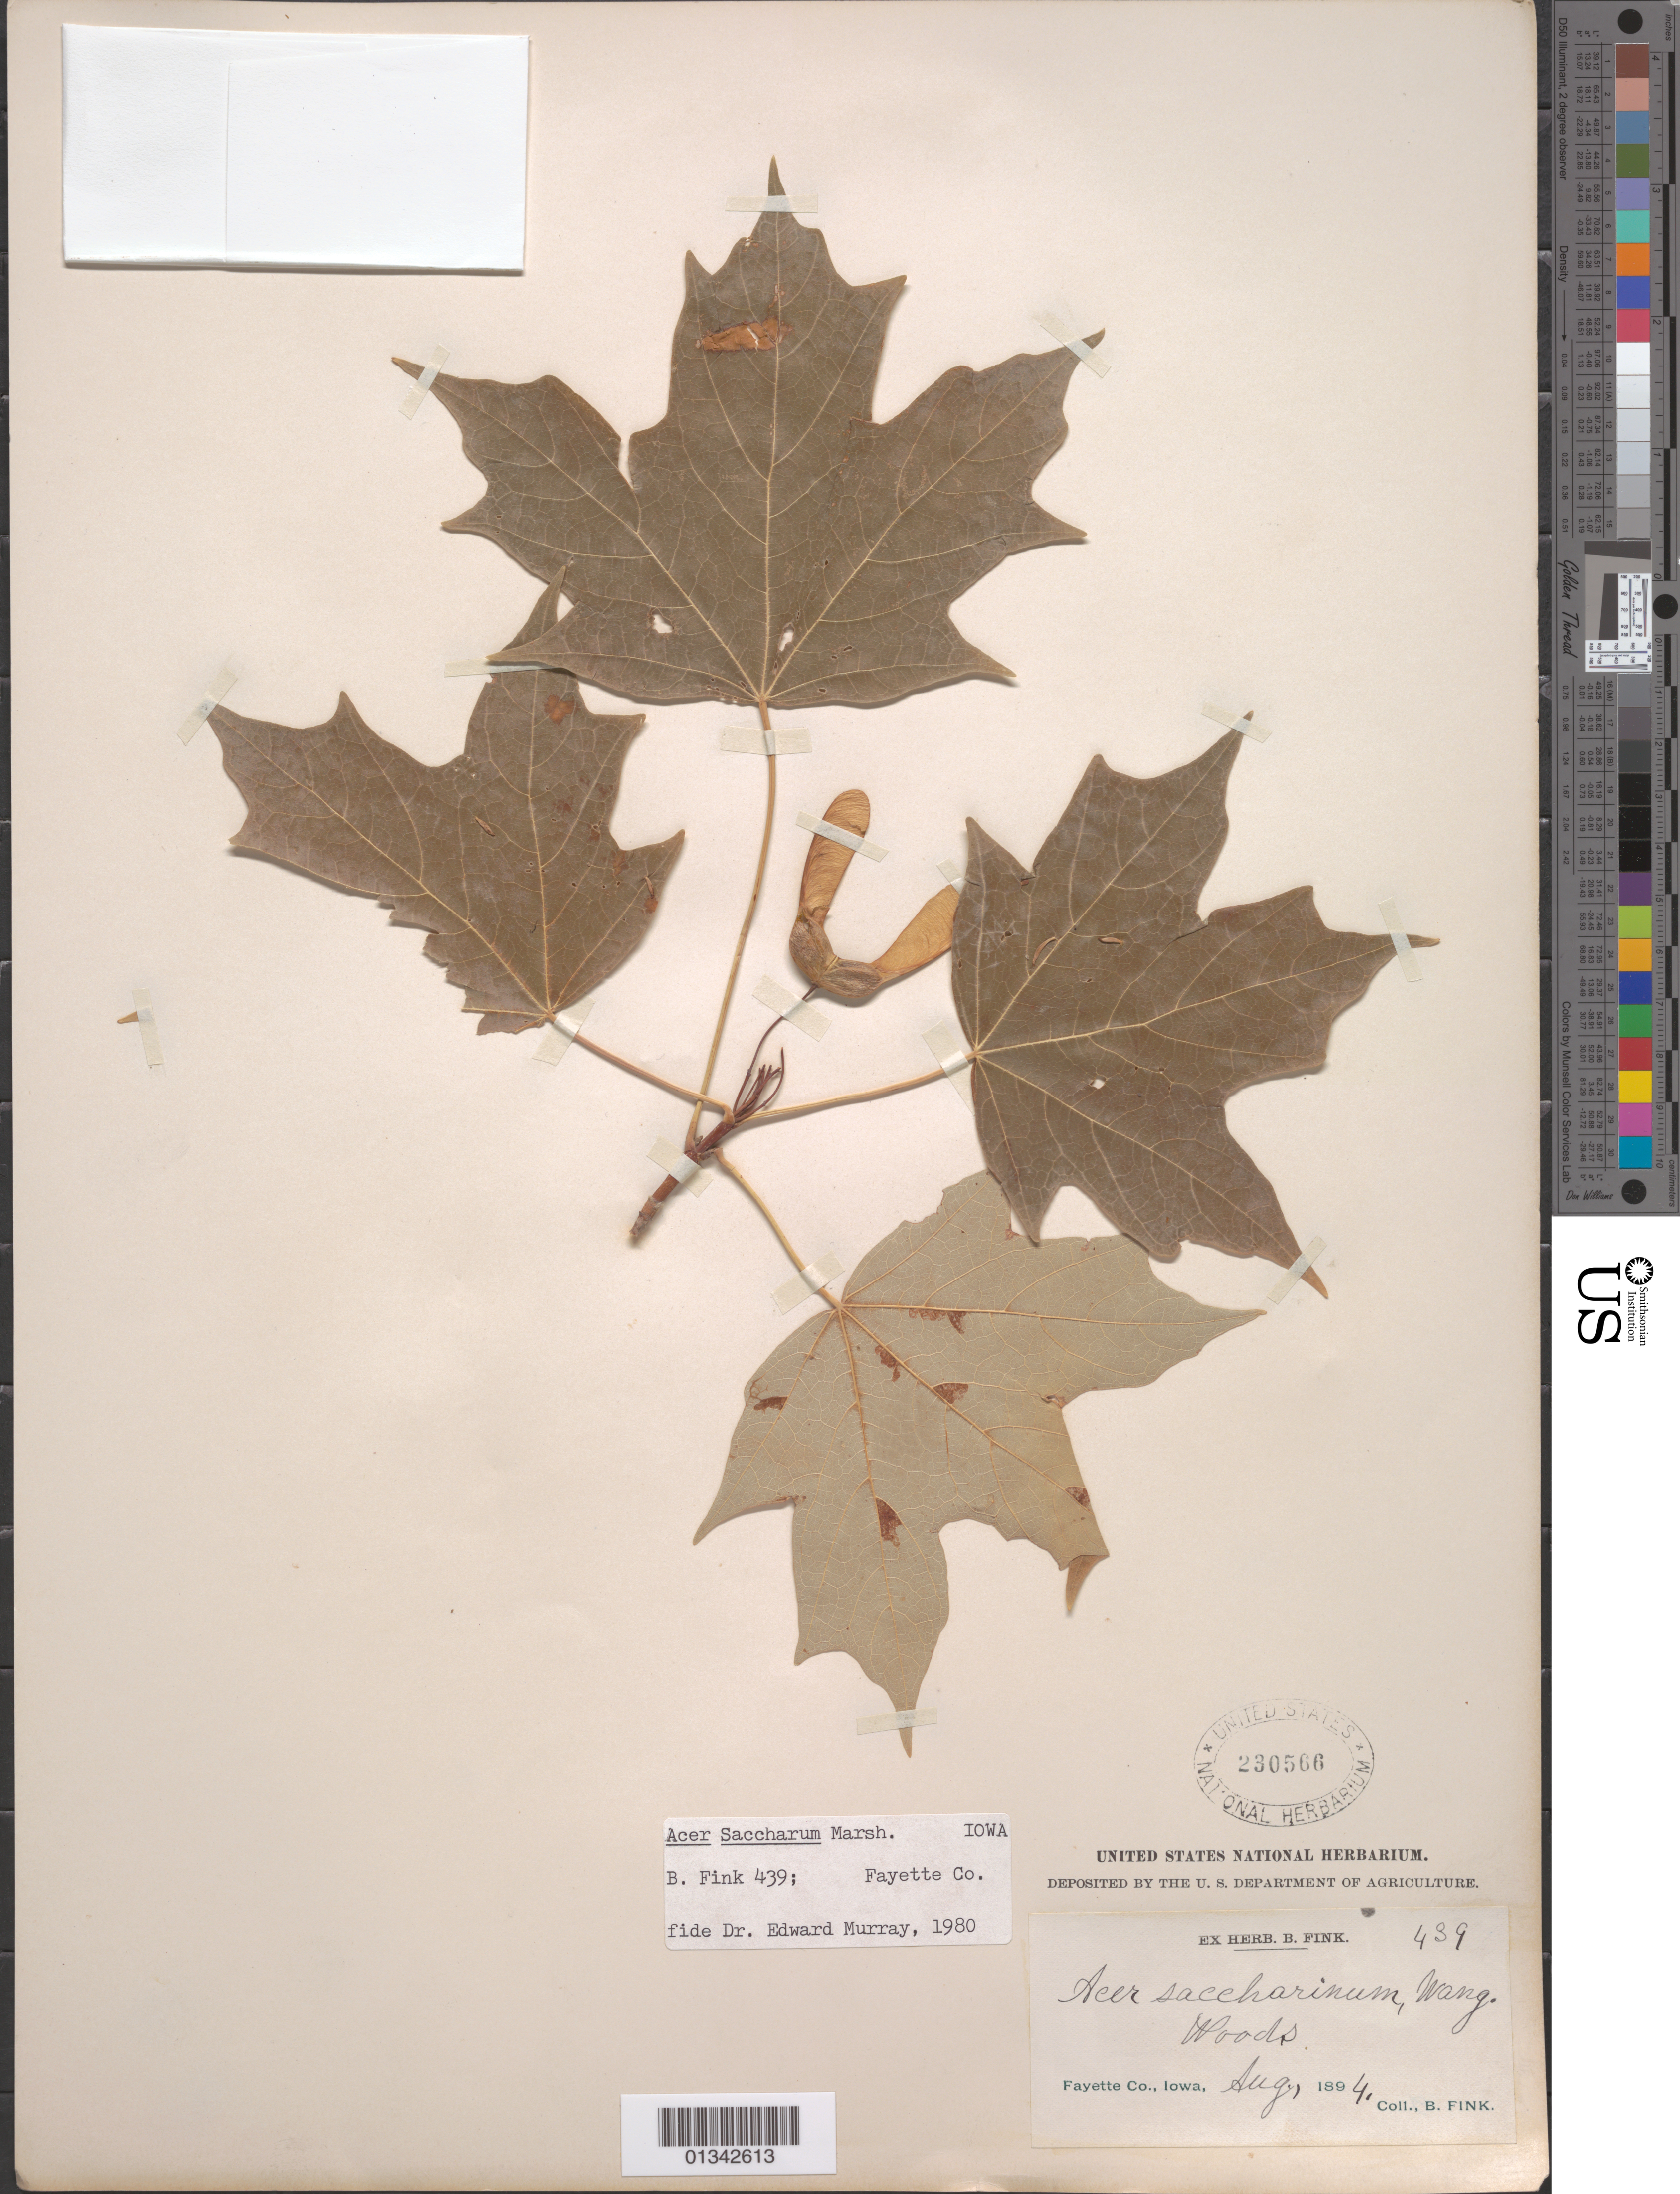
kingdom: Plantae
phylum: Tracheophyta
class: Magnoliopsida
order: Sapindales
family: Sapindaceae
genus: Acer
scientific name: Acer saccharum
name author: Marshall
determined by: Murray, Edward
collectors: B. Fink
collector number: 439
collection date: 1894-08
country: United States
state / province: Iowa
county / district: Fayette County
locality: Fayette Co.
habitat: Woods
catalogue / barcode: US 230566